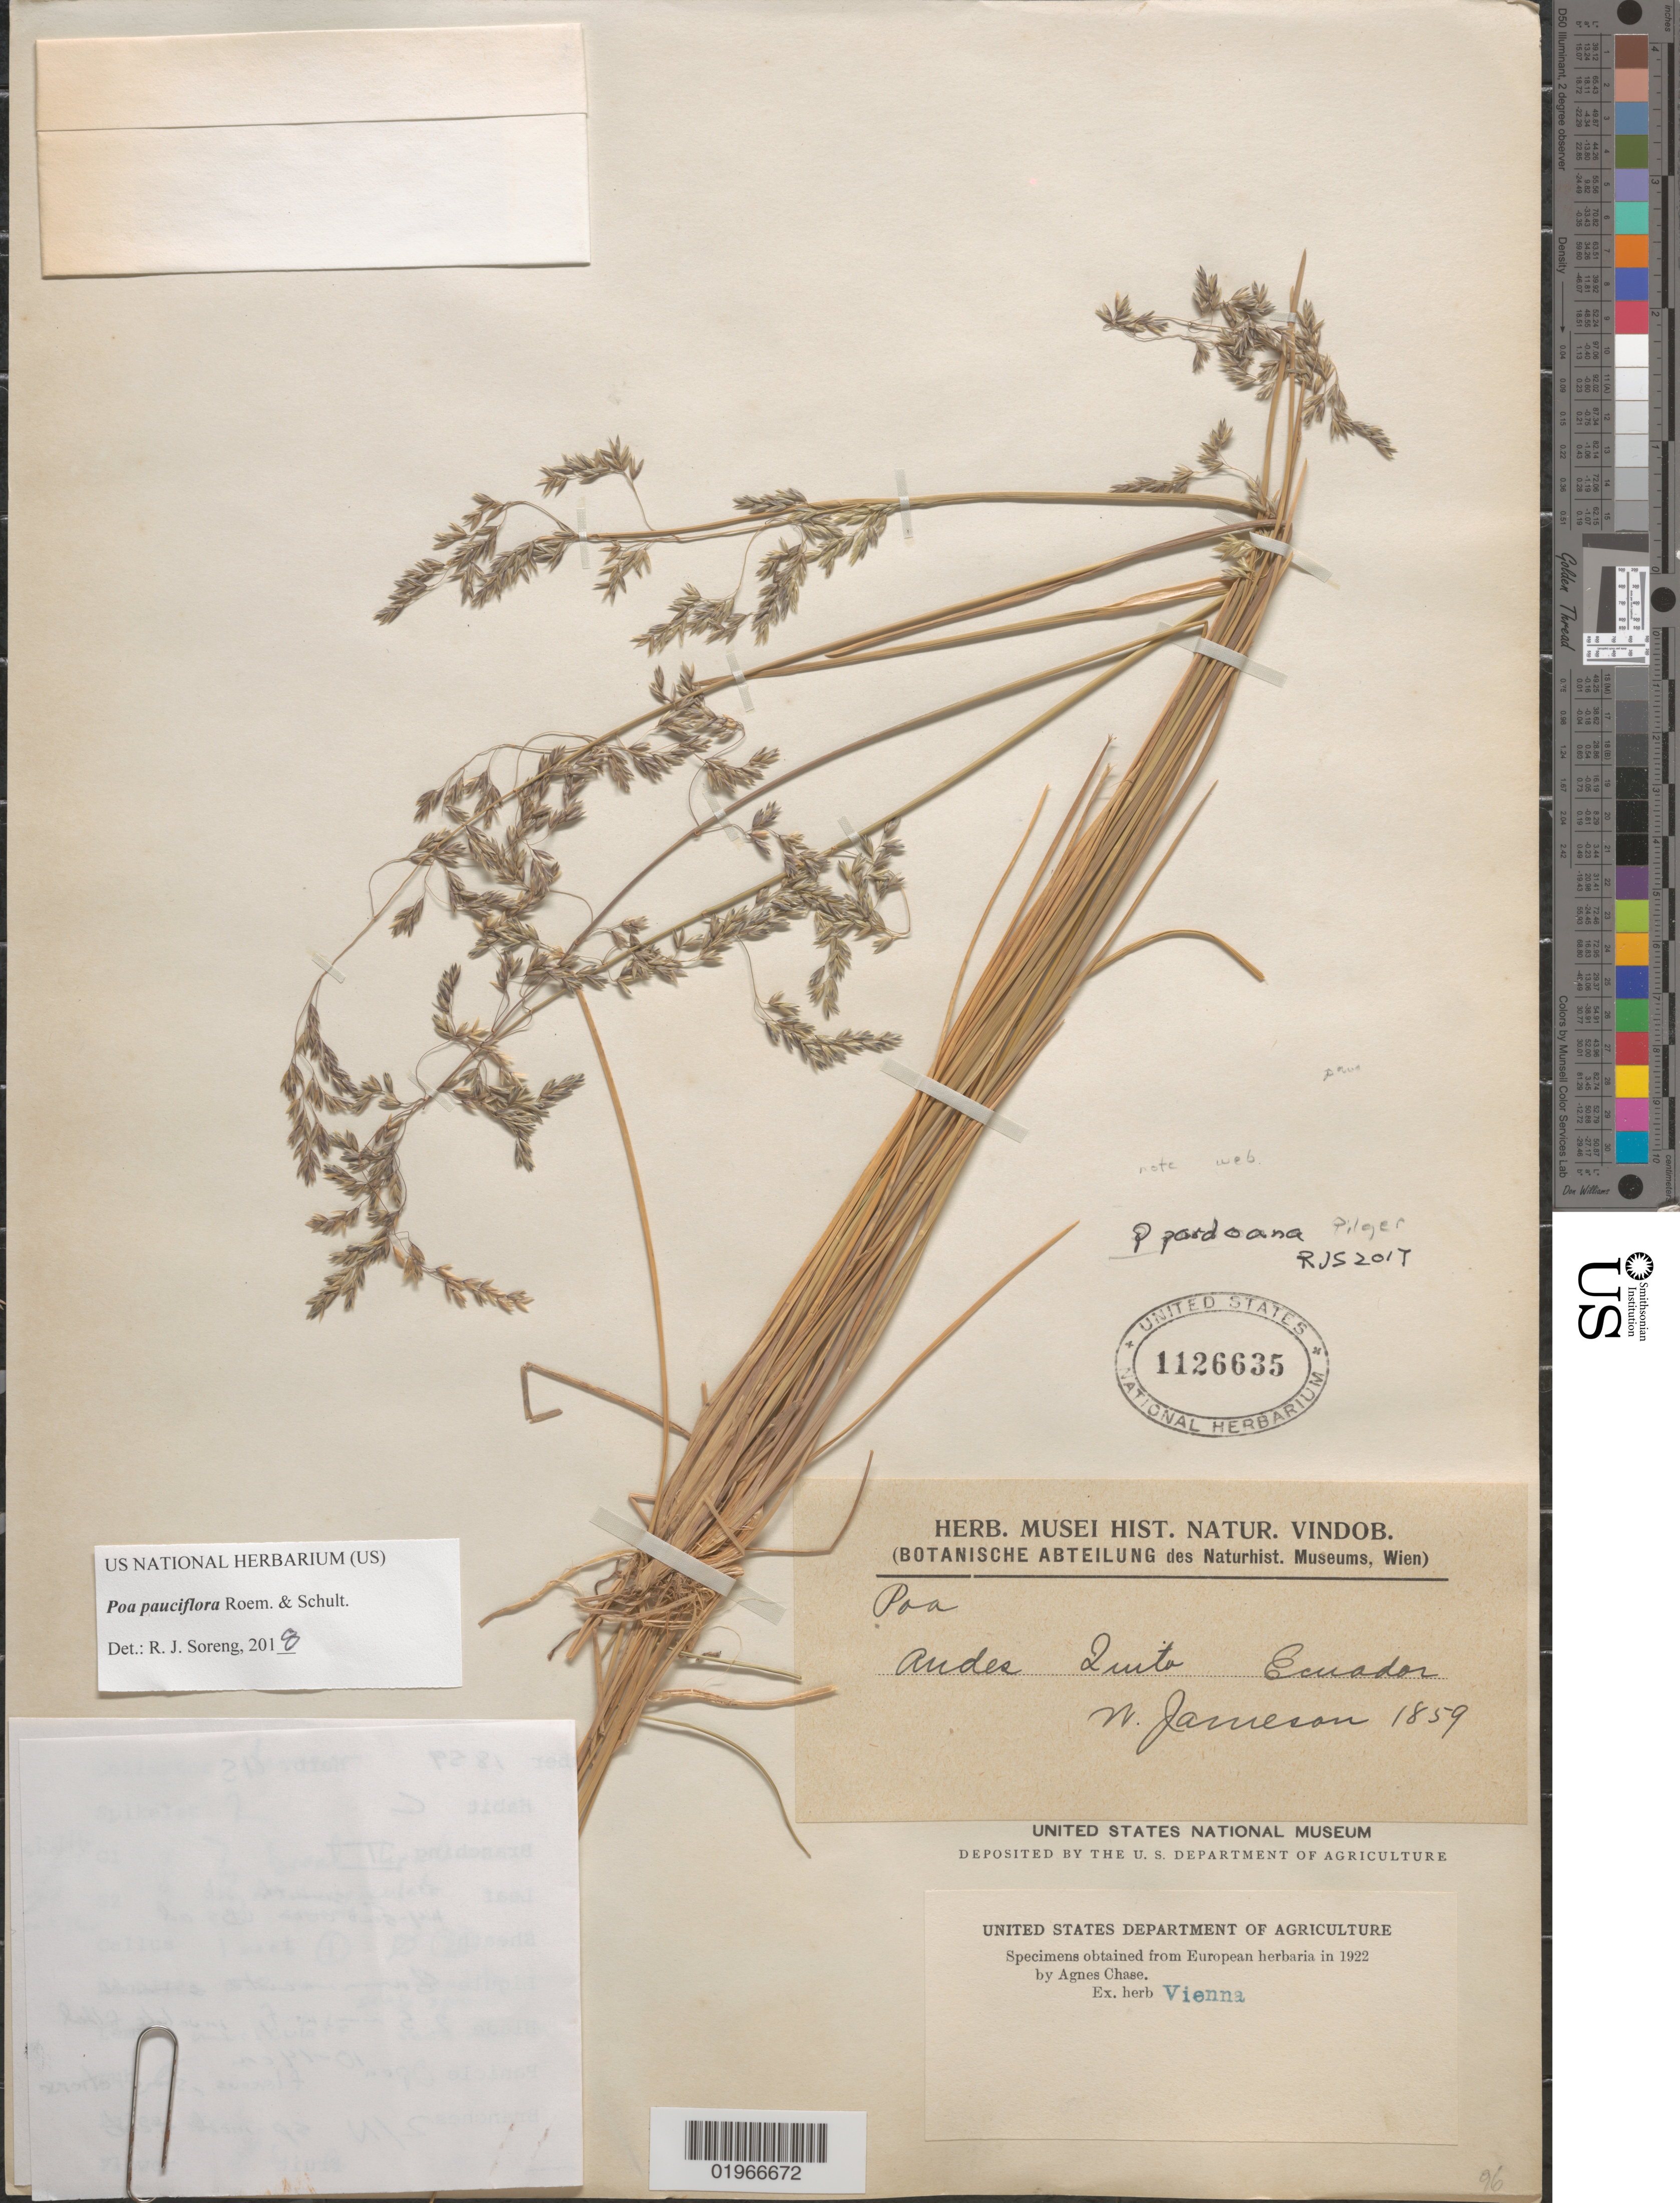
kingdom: Plantae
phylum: Tracheophyta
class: Liliopsida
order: Poales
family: Poaceae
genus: Poa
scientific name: Poa pauciflora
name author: Roem. & Schult.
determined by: Soreng, Robert J., Research Associate (BOT), Smithsonian Institution - National Museum of Natural History (UNITED STATES)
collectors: W. Jameson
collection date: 1859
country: Ecuador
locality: Andes.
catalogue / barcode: US 1126635